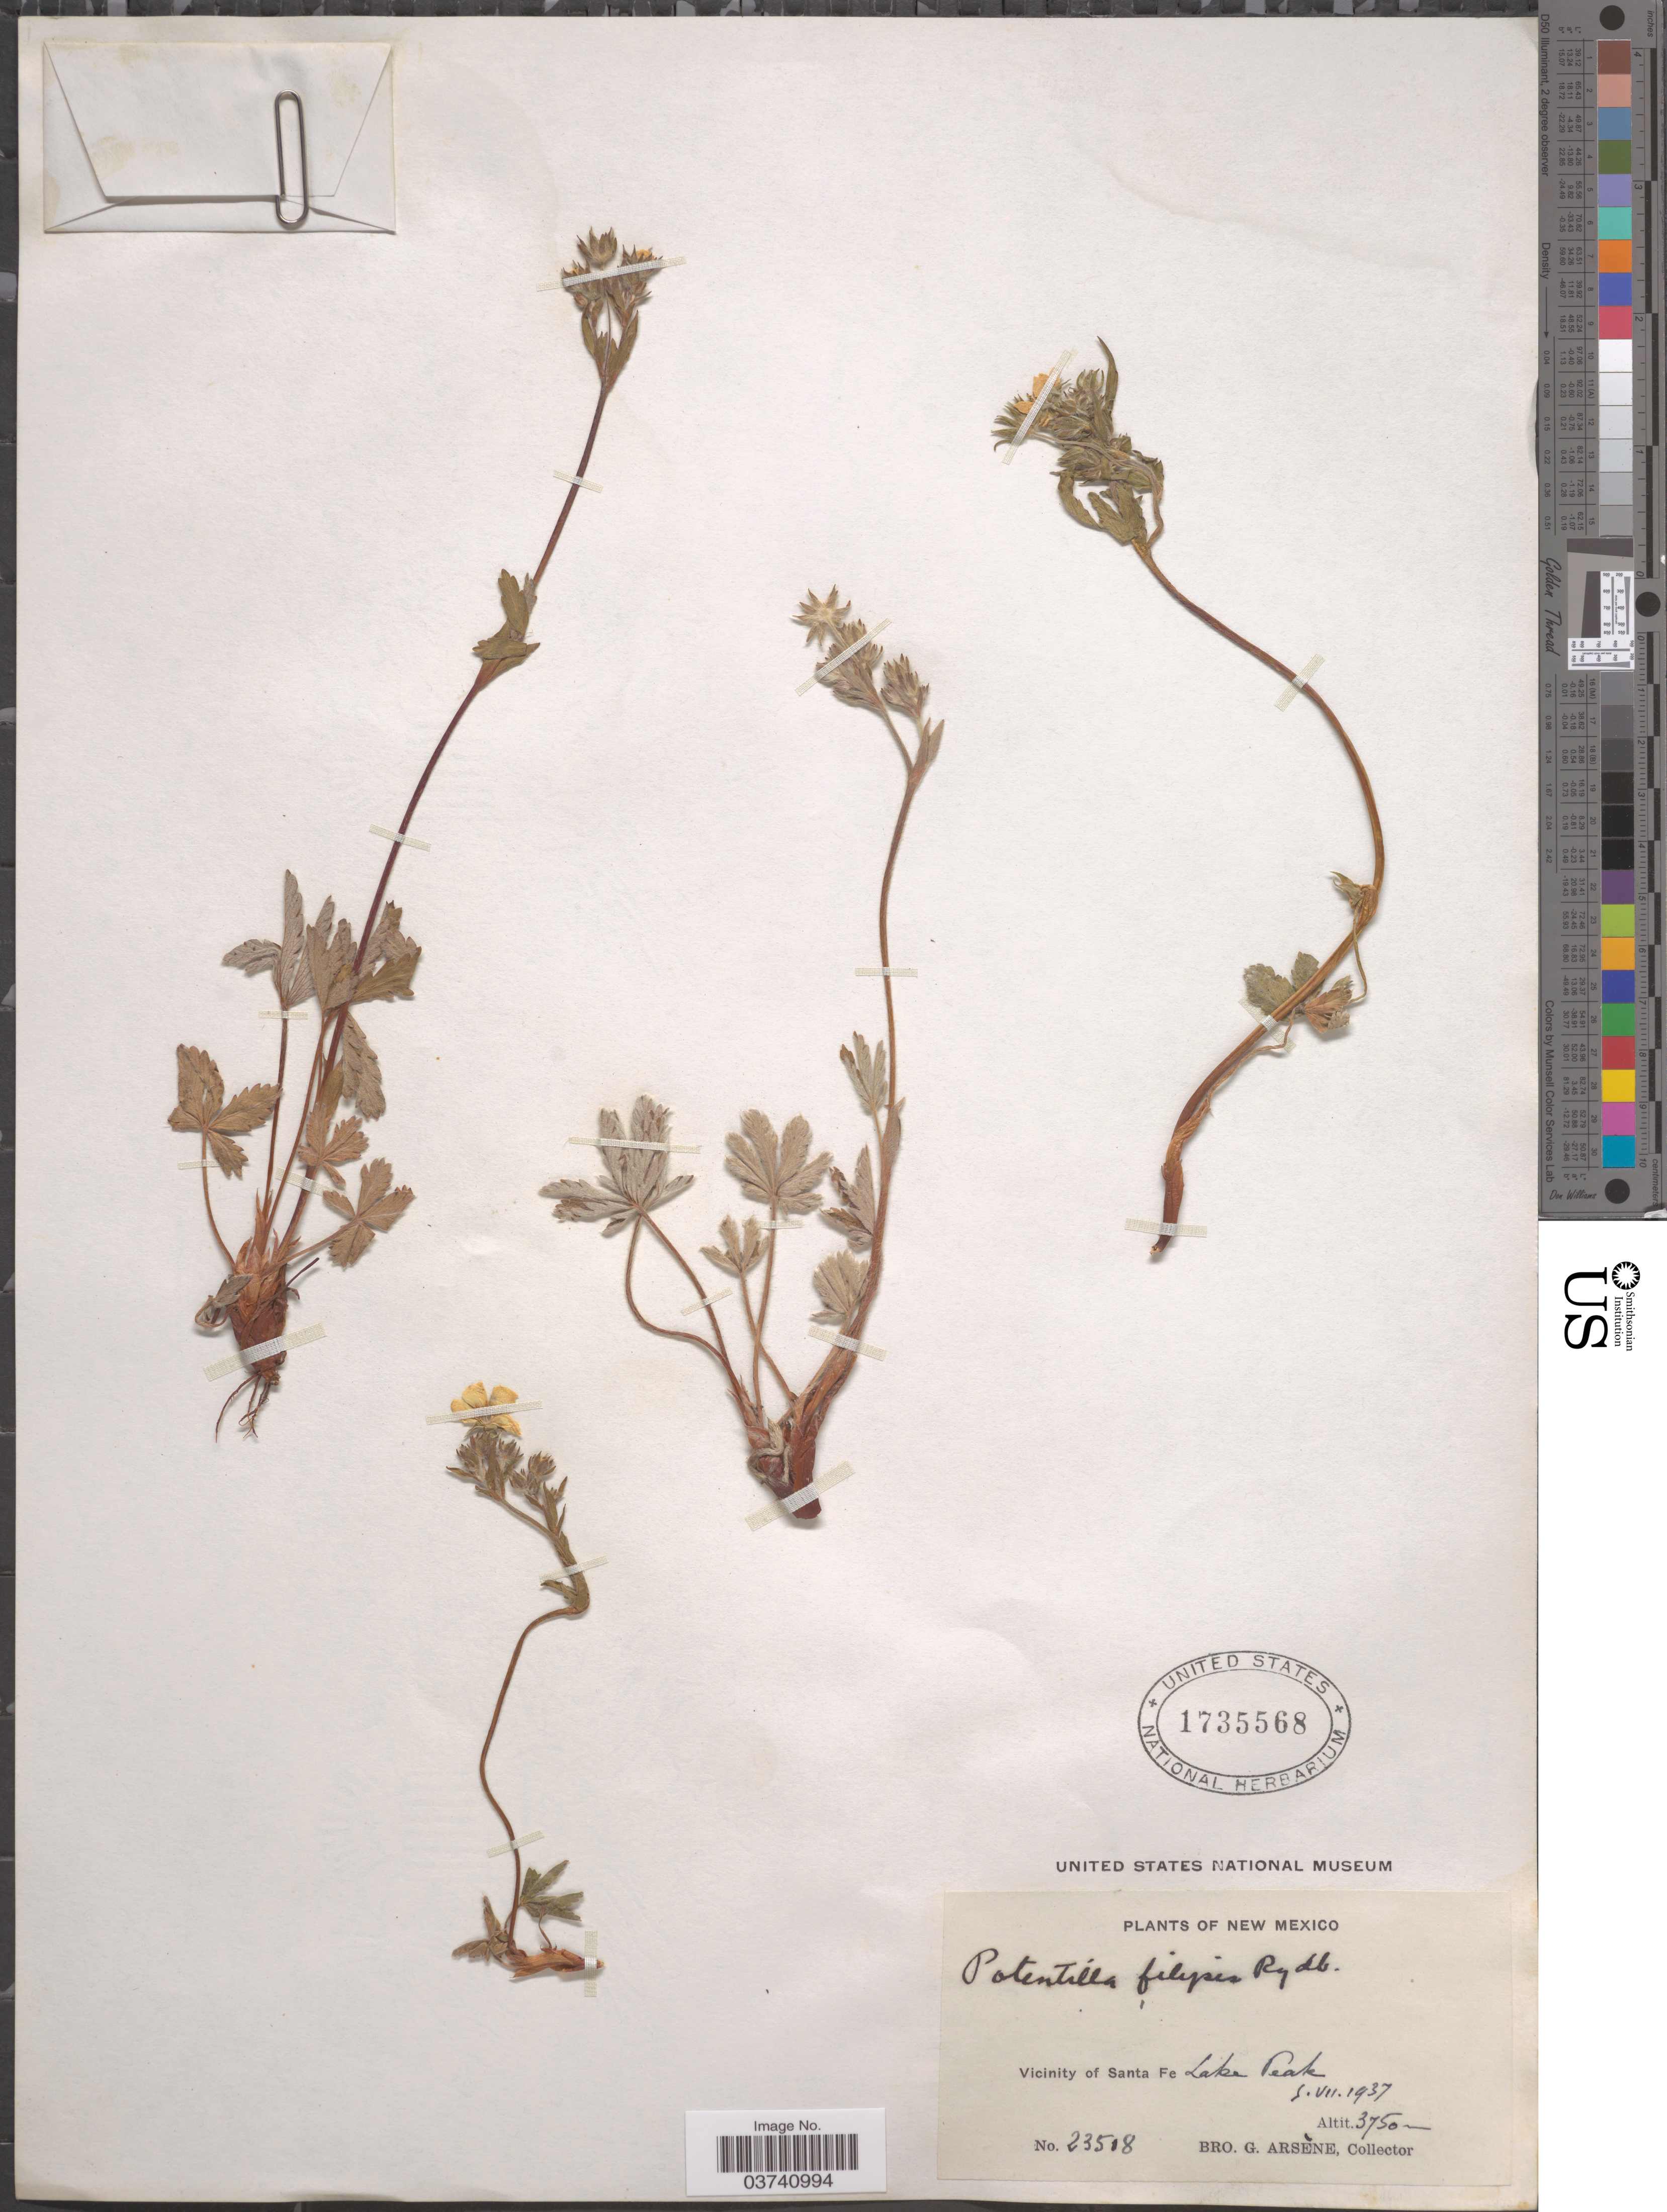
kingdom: Plantae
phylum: Tracheophyta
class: Magnoliopsida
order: Rosales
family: Rosaceae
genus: Potentilla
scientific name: Potentilla pulcherrima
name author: Lehm.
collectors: Bro. G. Arsène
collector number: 23518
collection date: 1937-07-05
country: United States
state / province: New Mexico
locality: Vicinity of Santa Fe, Lake Peak.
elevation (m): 3750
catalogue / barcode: US 1735568